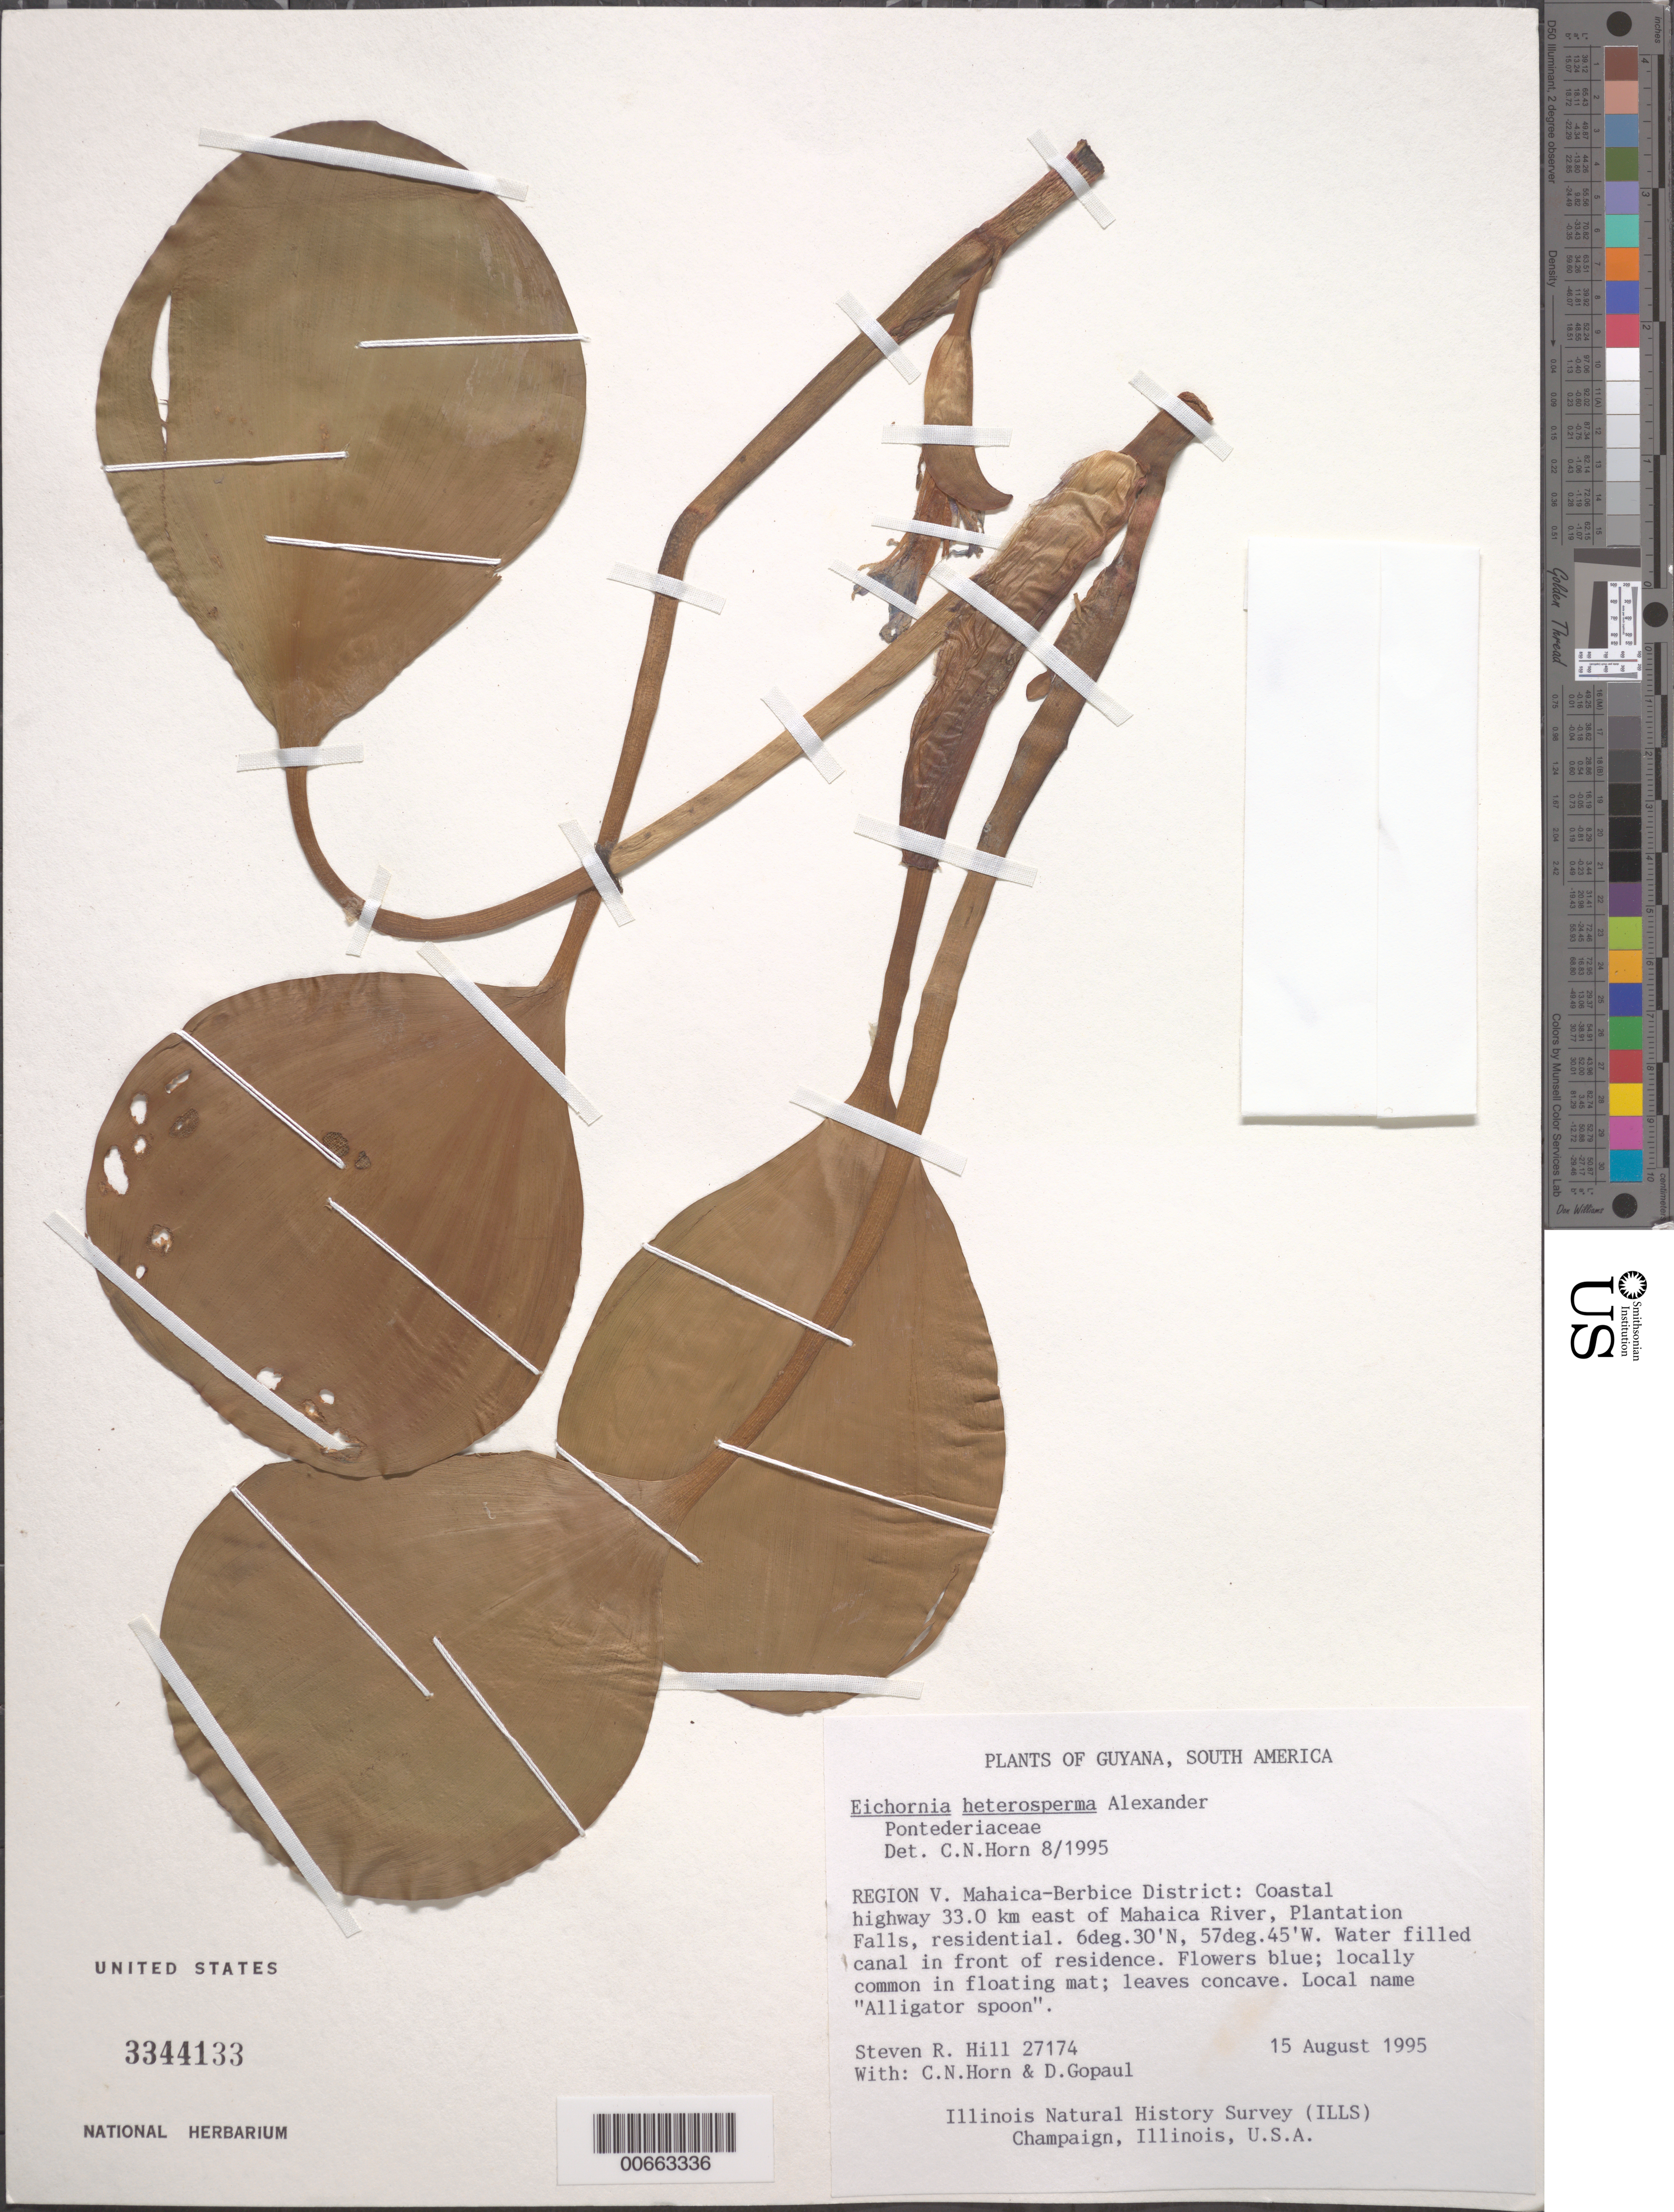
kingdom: Plantae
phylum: Tracheophyta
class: Liliopsida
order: Commelinales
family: Pontederiaceae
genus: Eichhornia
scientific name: Eichhornia heterosperma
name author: Alexander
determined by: Horn, Charles N.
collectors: S. R. Hill, C. N. Horn & D. Gopaul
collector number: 27174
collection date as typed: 15-Aug-95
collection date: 1995-08-15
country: Guyana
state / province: Mahaica-Berbice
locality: Mahaica R., 33 km E of on coastal hwy., Plantation Falls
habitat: Water filled canal in front of residence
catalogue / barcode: US 3344133